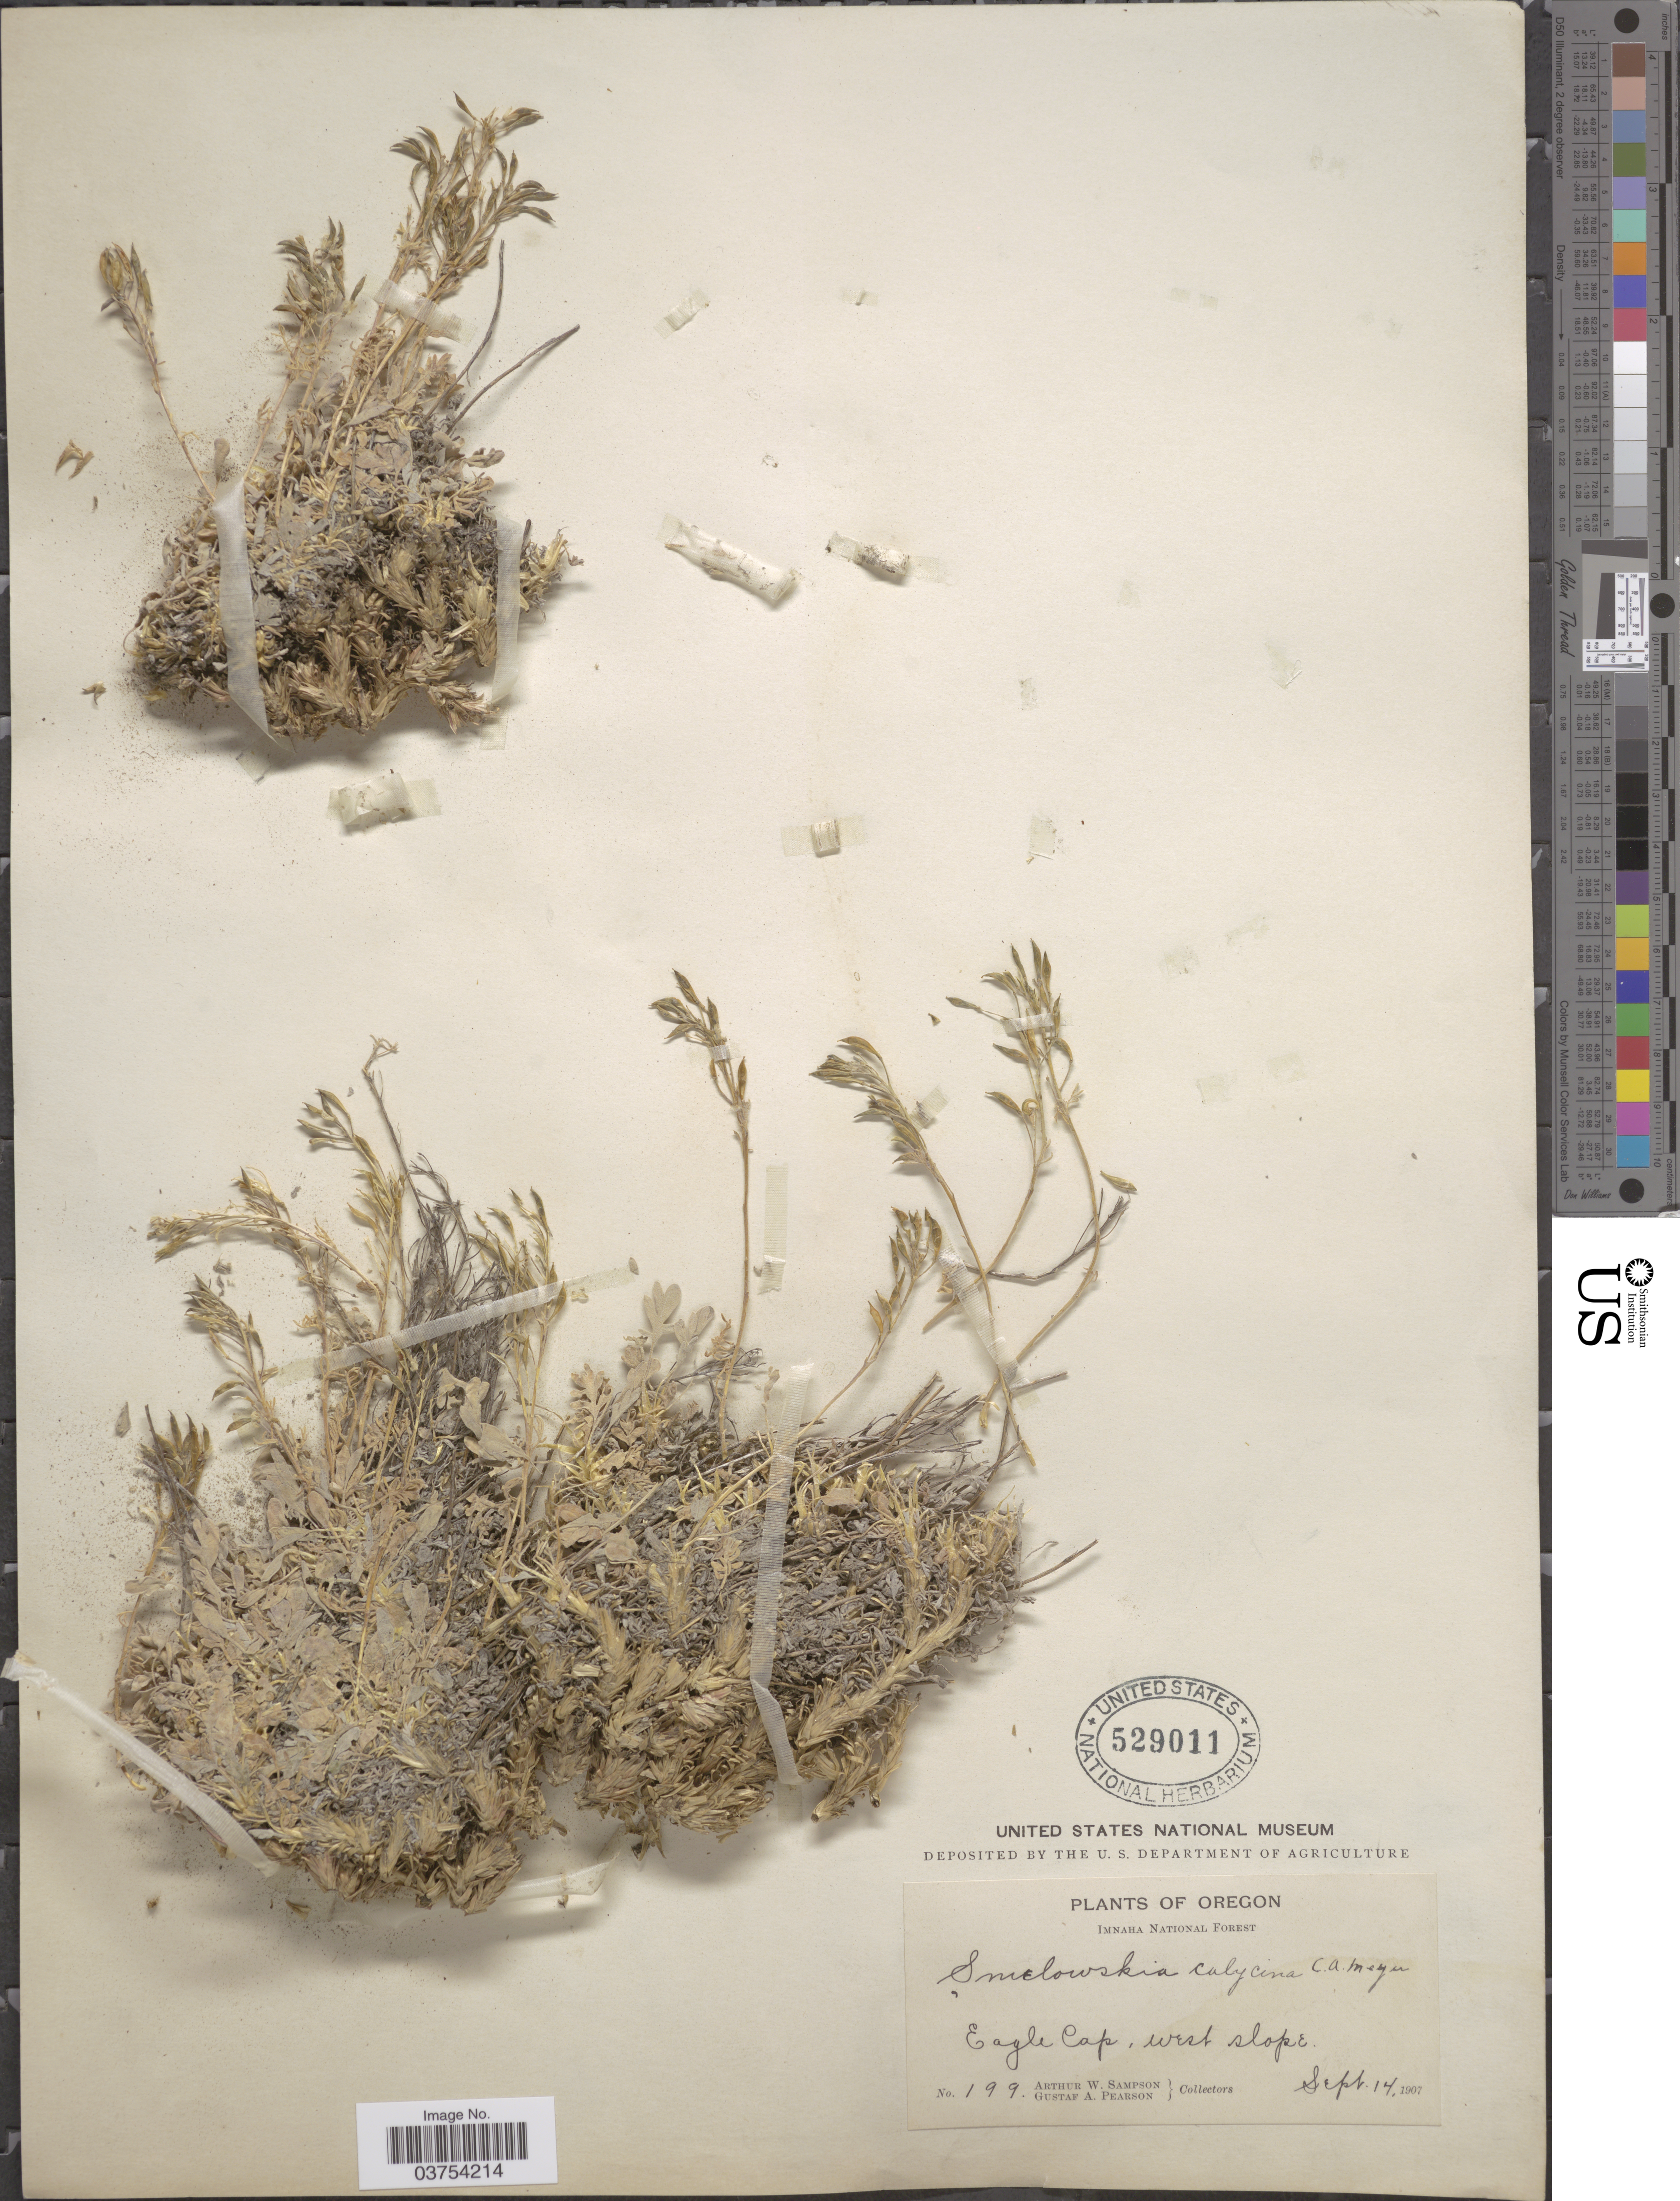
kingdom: Plantae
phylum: Tracheophyta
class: Magnoliopsida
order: Brassicales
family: Brassicaceae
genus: Smelowskia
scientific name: Smelowskia calycina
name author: (Stephan) C.A. Mey.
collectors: A. Sampson & G. Pearson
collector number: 199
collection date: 1907-09-14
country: United States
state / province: Oregon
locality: Imnaha National Forest. Eagle Cap, west slope.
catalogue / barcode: US 529011